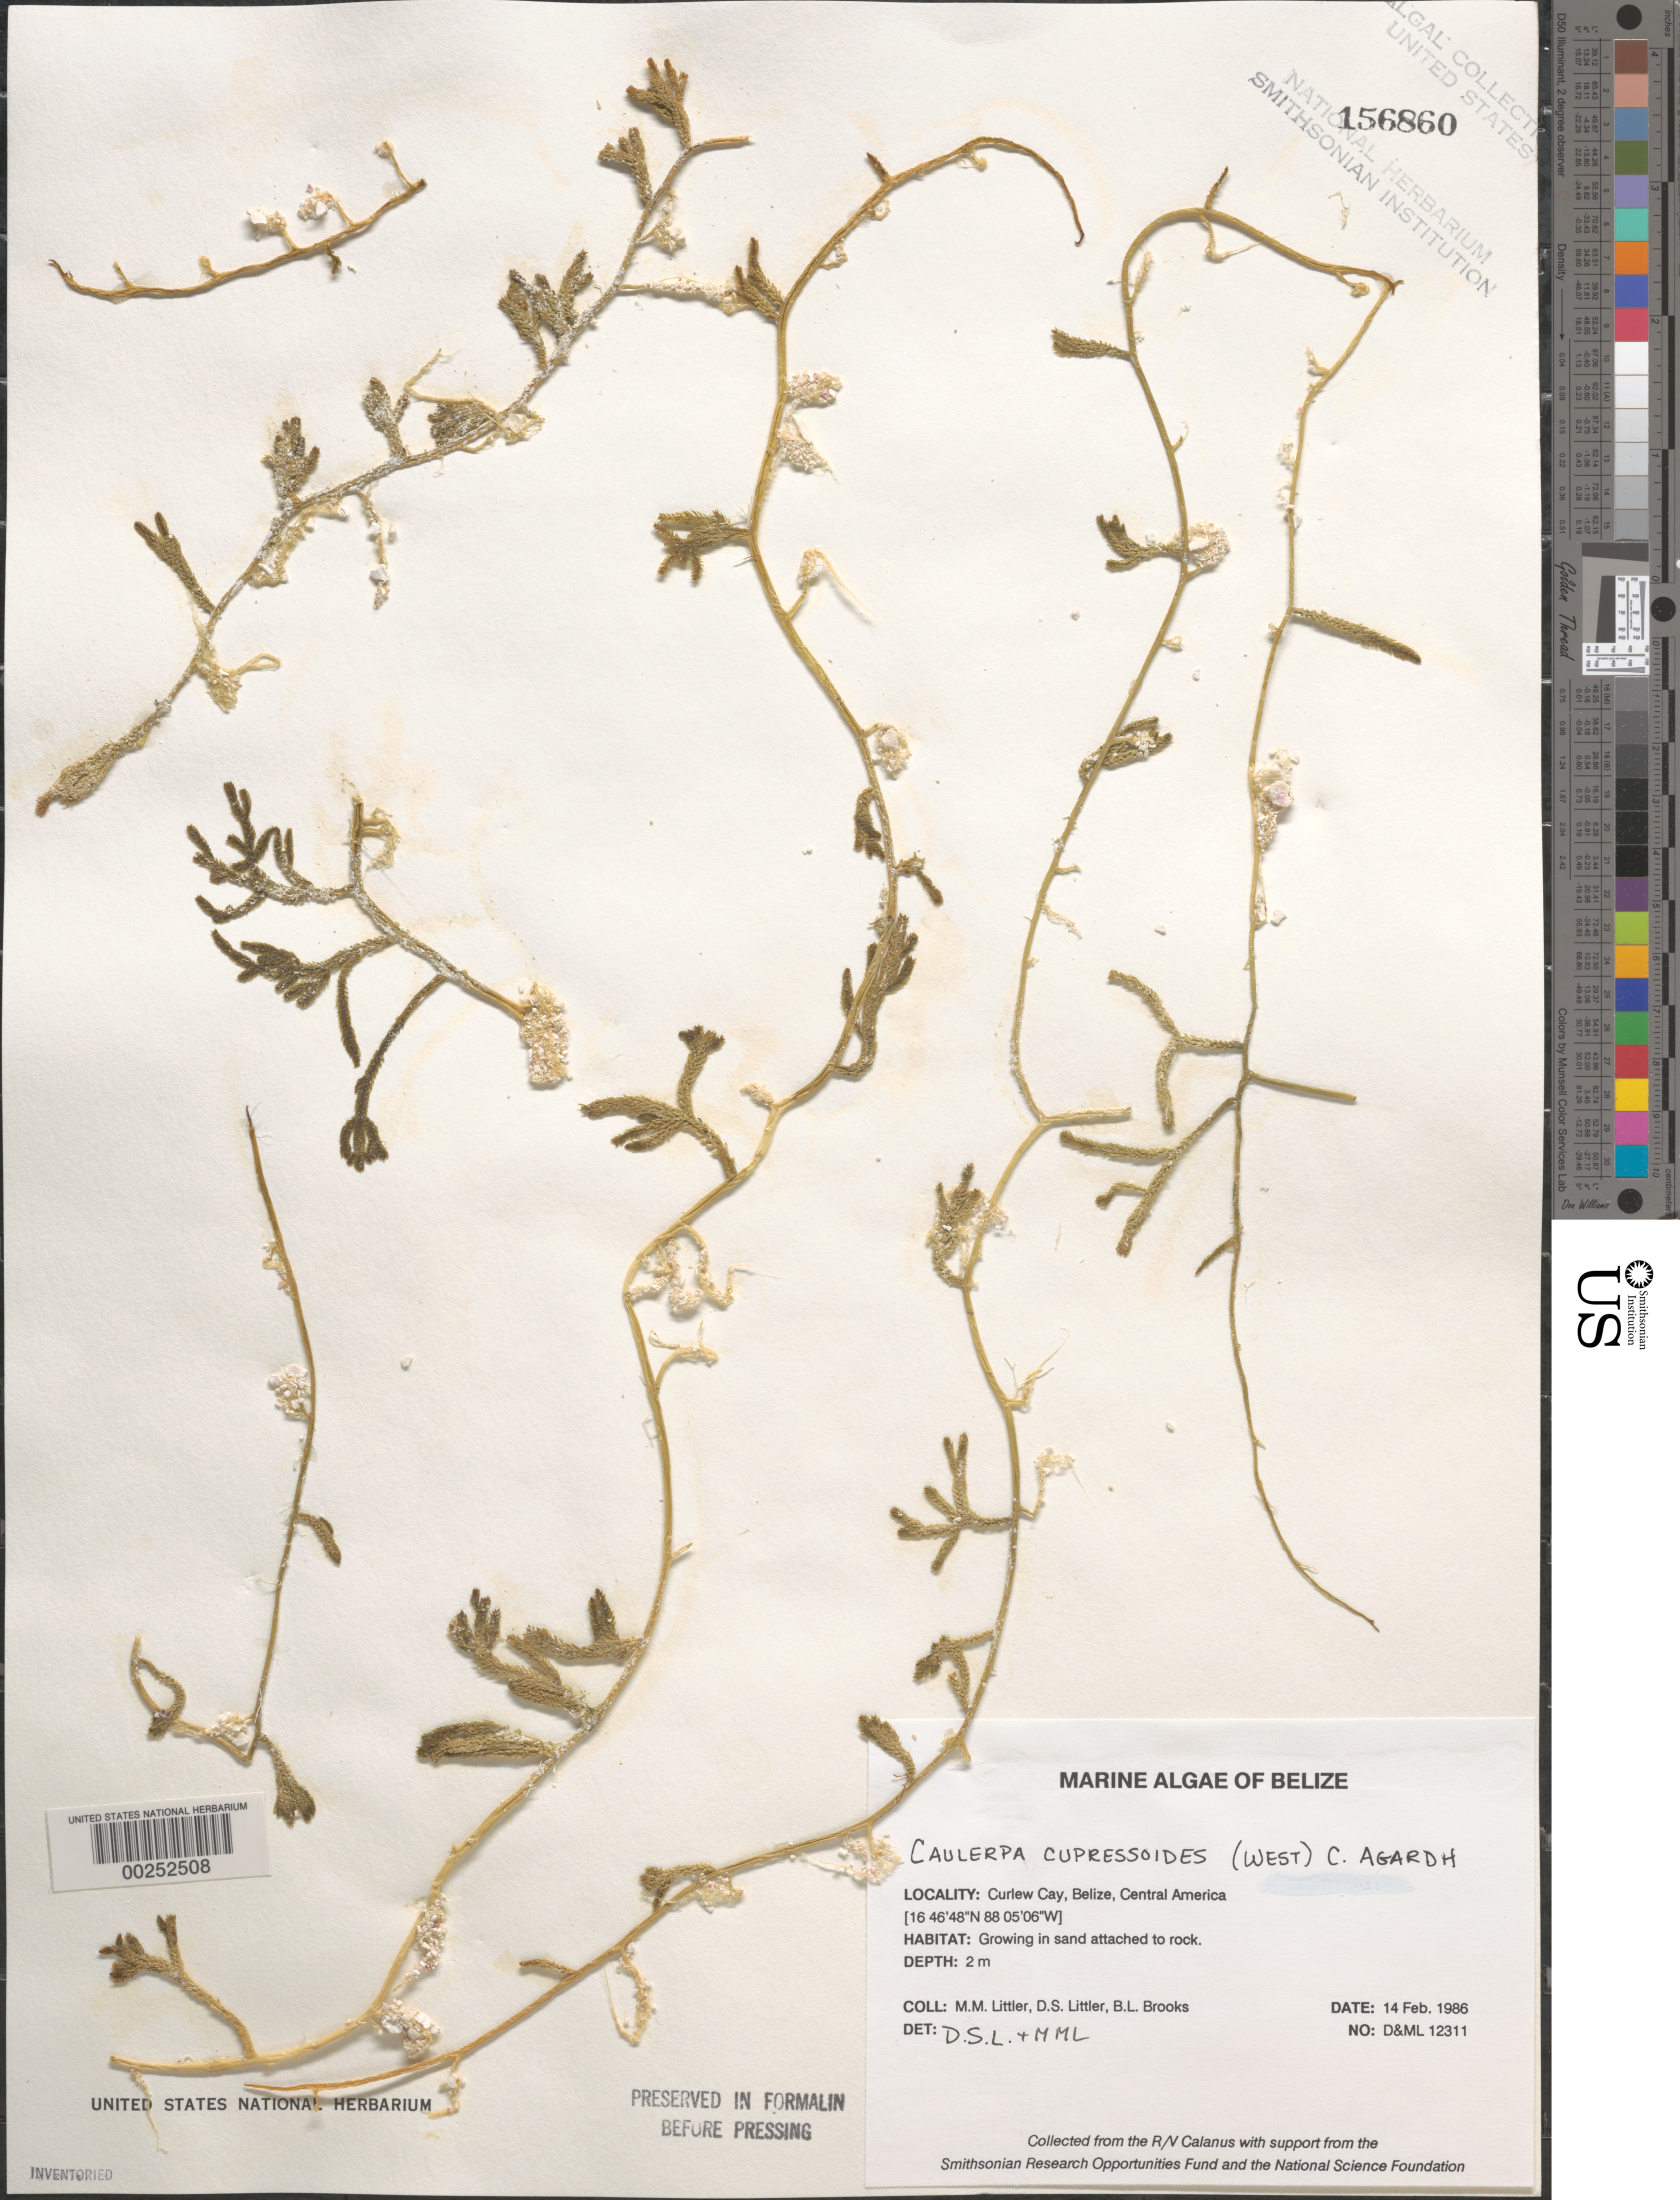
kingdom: Plantae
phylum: Chlorophyta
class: Ulvophyceae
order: Bryopsidales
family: Caulerpaceae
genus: Caulerpa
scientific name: Caulerpa cupressoides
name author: (Vahl) C. Agardh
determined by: Littler, D. S.; Littler, M. M.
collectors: M. M. Littler, D. S. Littler & B. Brooks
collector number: D&ML 12311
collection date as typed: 14 Feb 1986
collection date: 1986-02-14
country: Belize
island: Curlew Cay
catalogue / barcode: US 156860